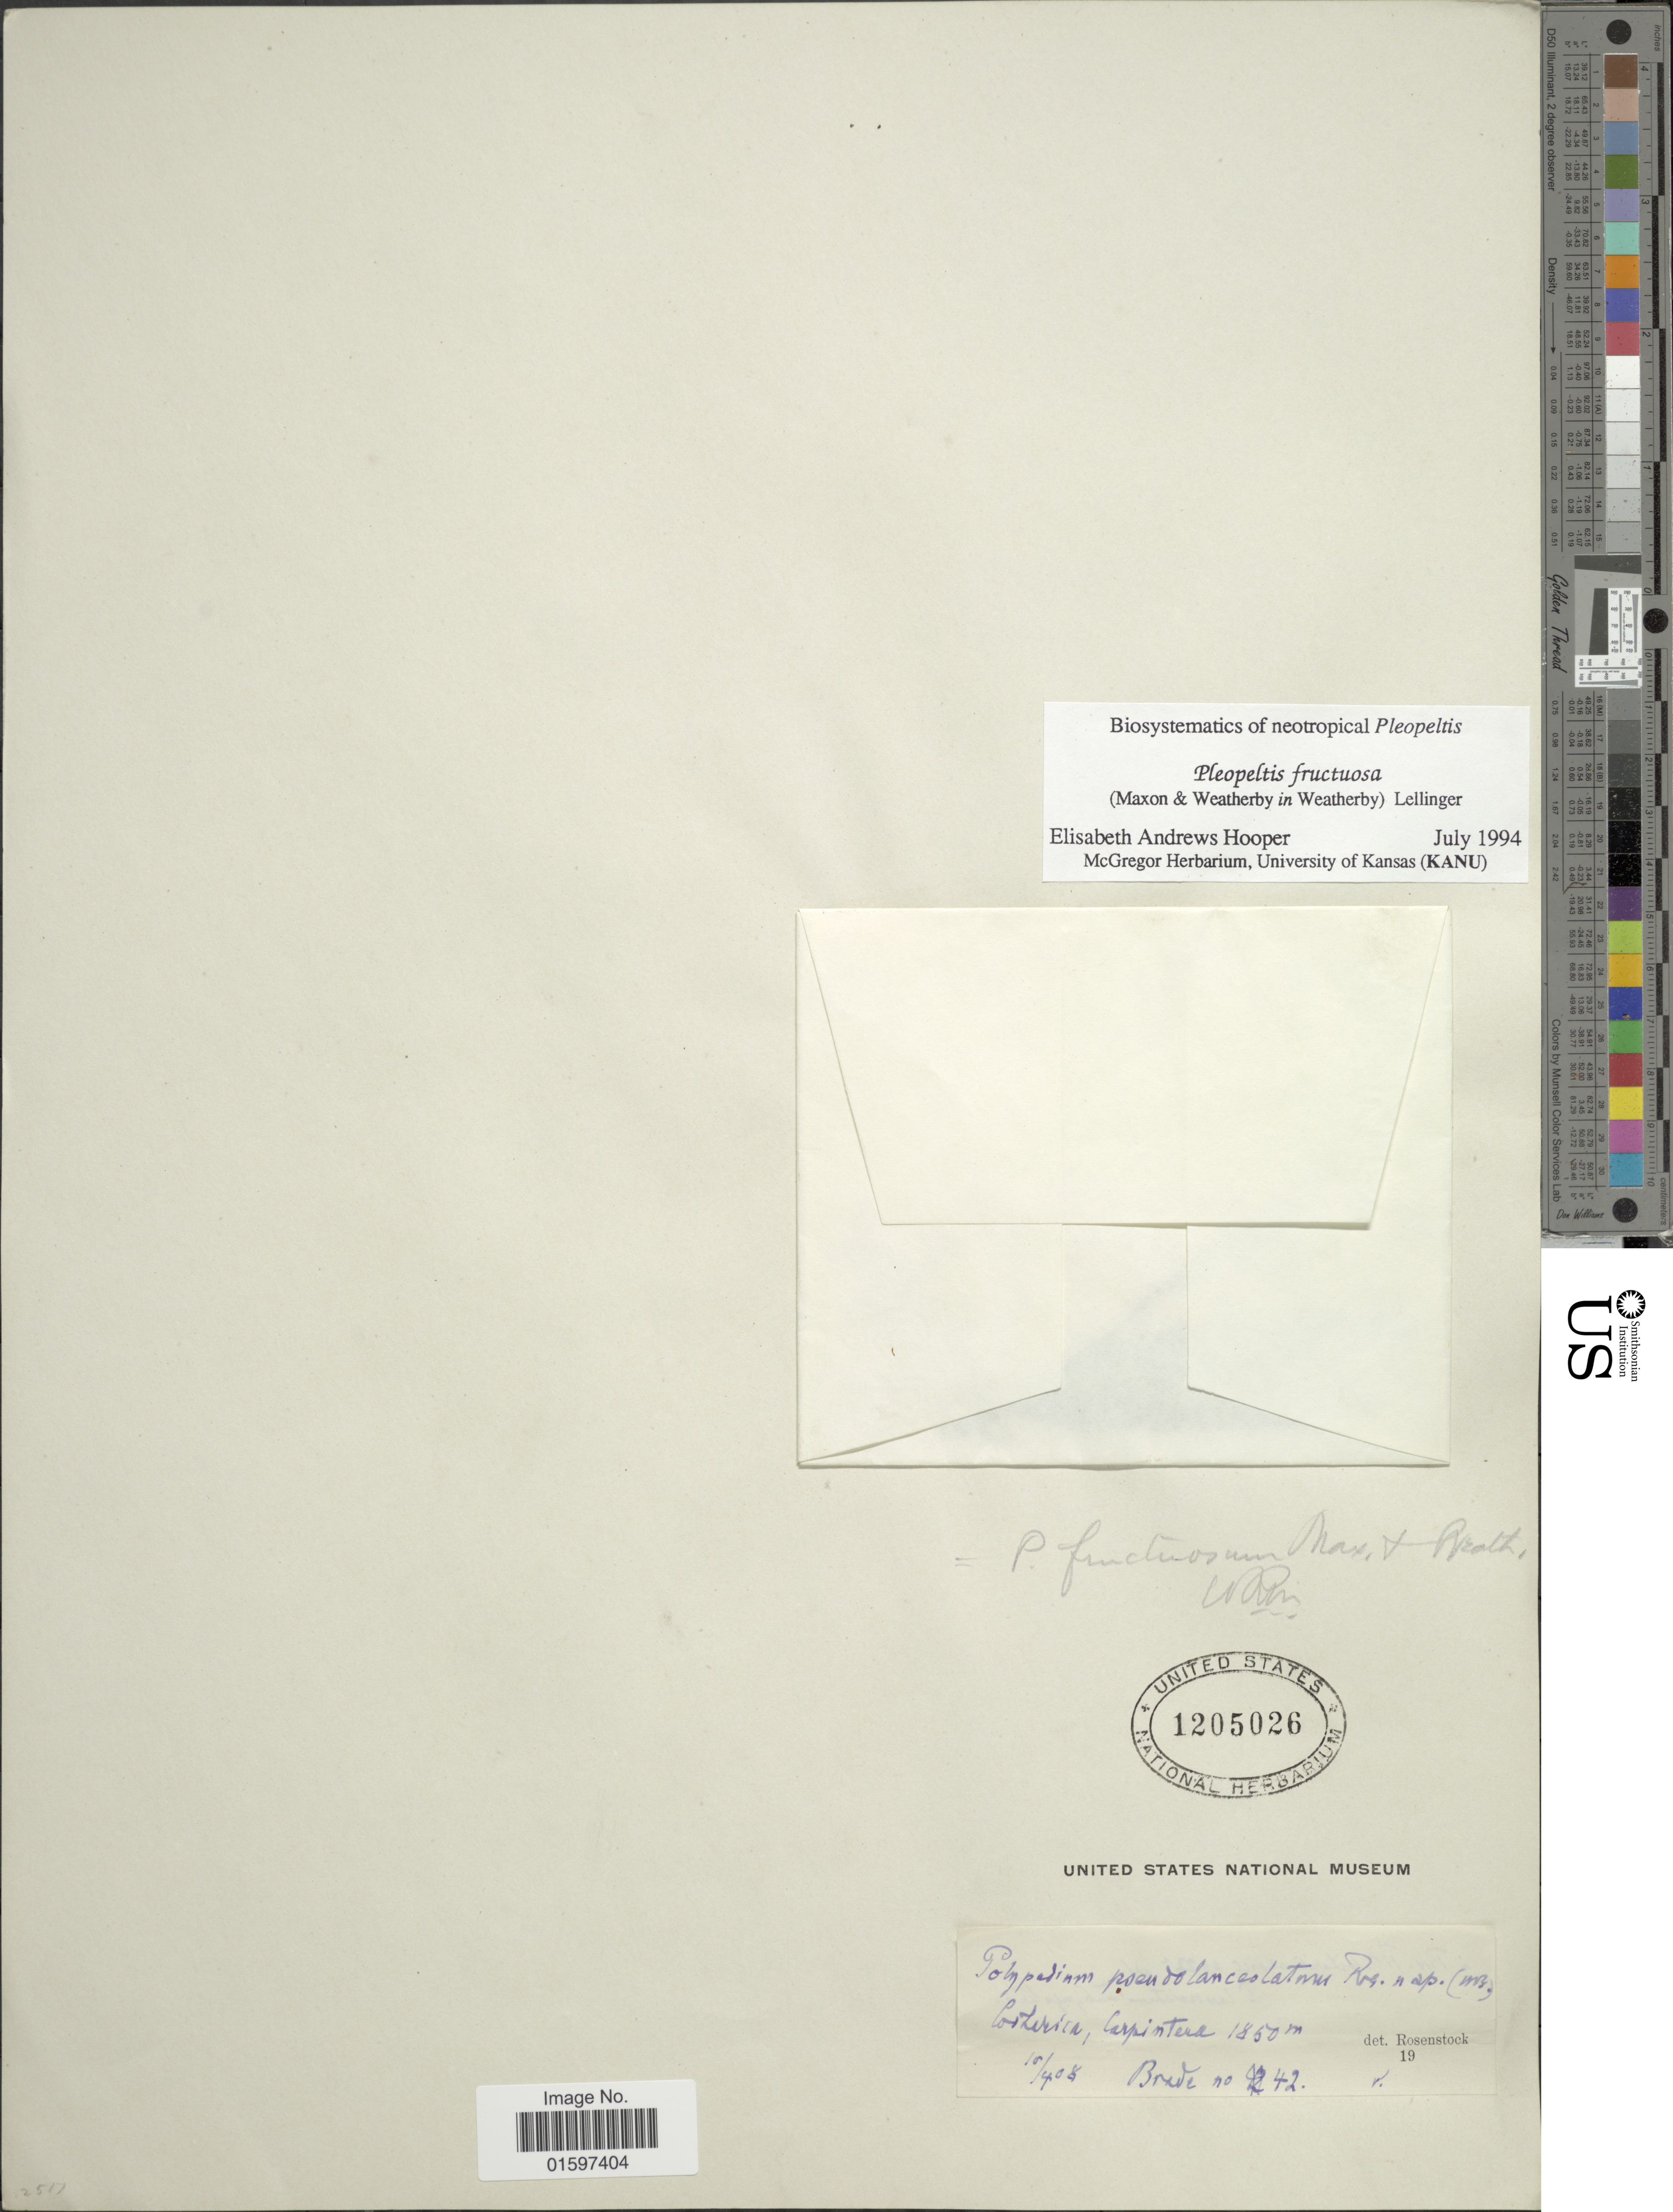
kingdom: Plantae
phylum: Tracheophyta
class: Polypodiopsida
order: Polypodiales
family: Polypodiaceae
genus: Pleopeltis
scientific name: Pleopeltis fructuosa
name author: (Maxon & Weath.) Lellinger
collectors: -- Brade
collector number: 42*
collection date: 1908-10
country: Costa Rica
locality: Carpintera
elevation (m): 1850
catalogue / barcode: US 1205026